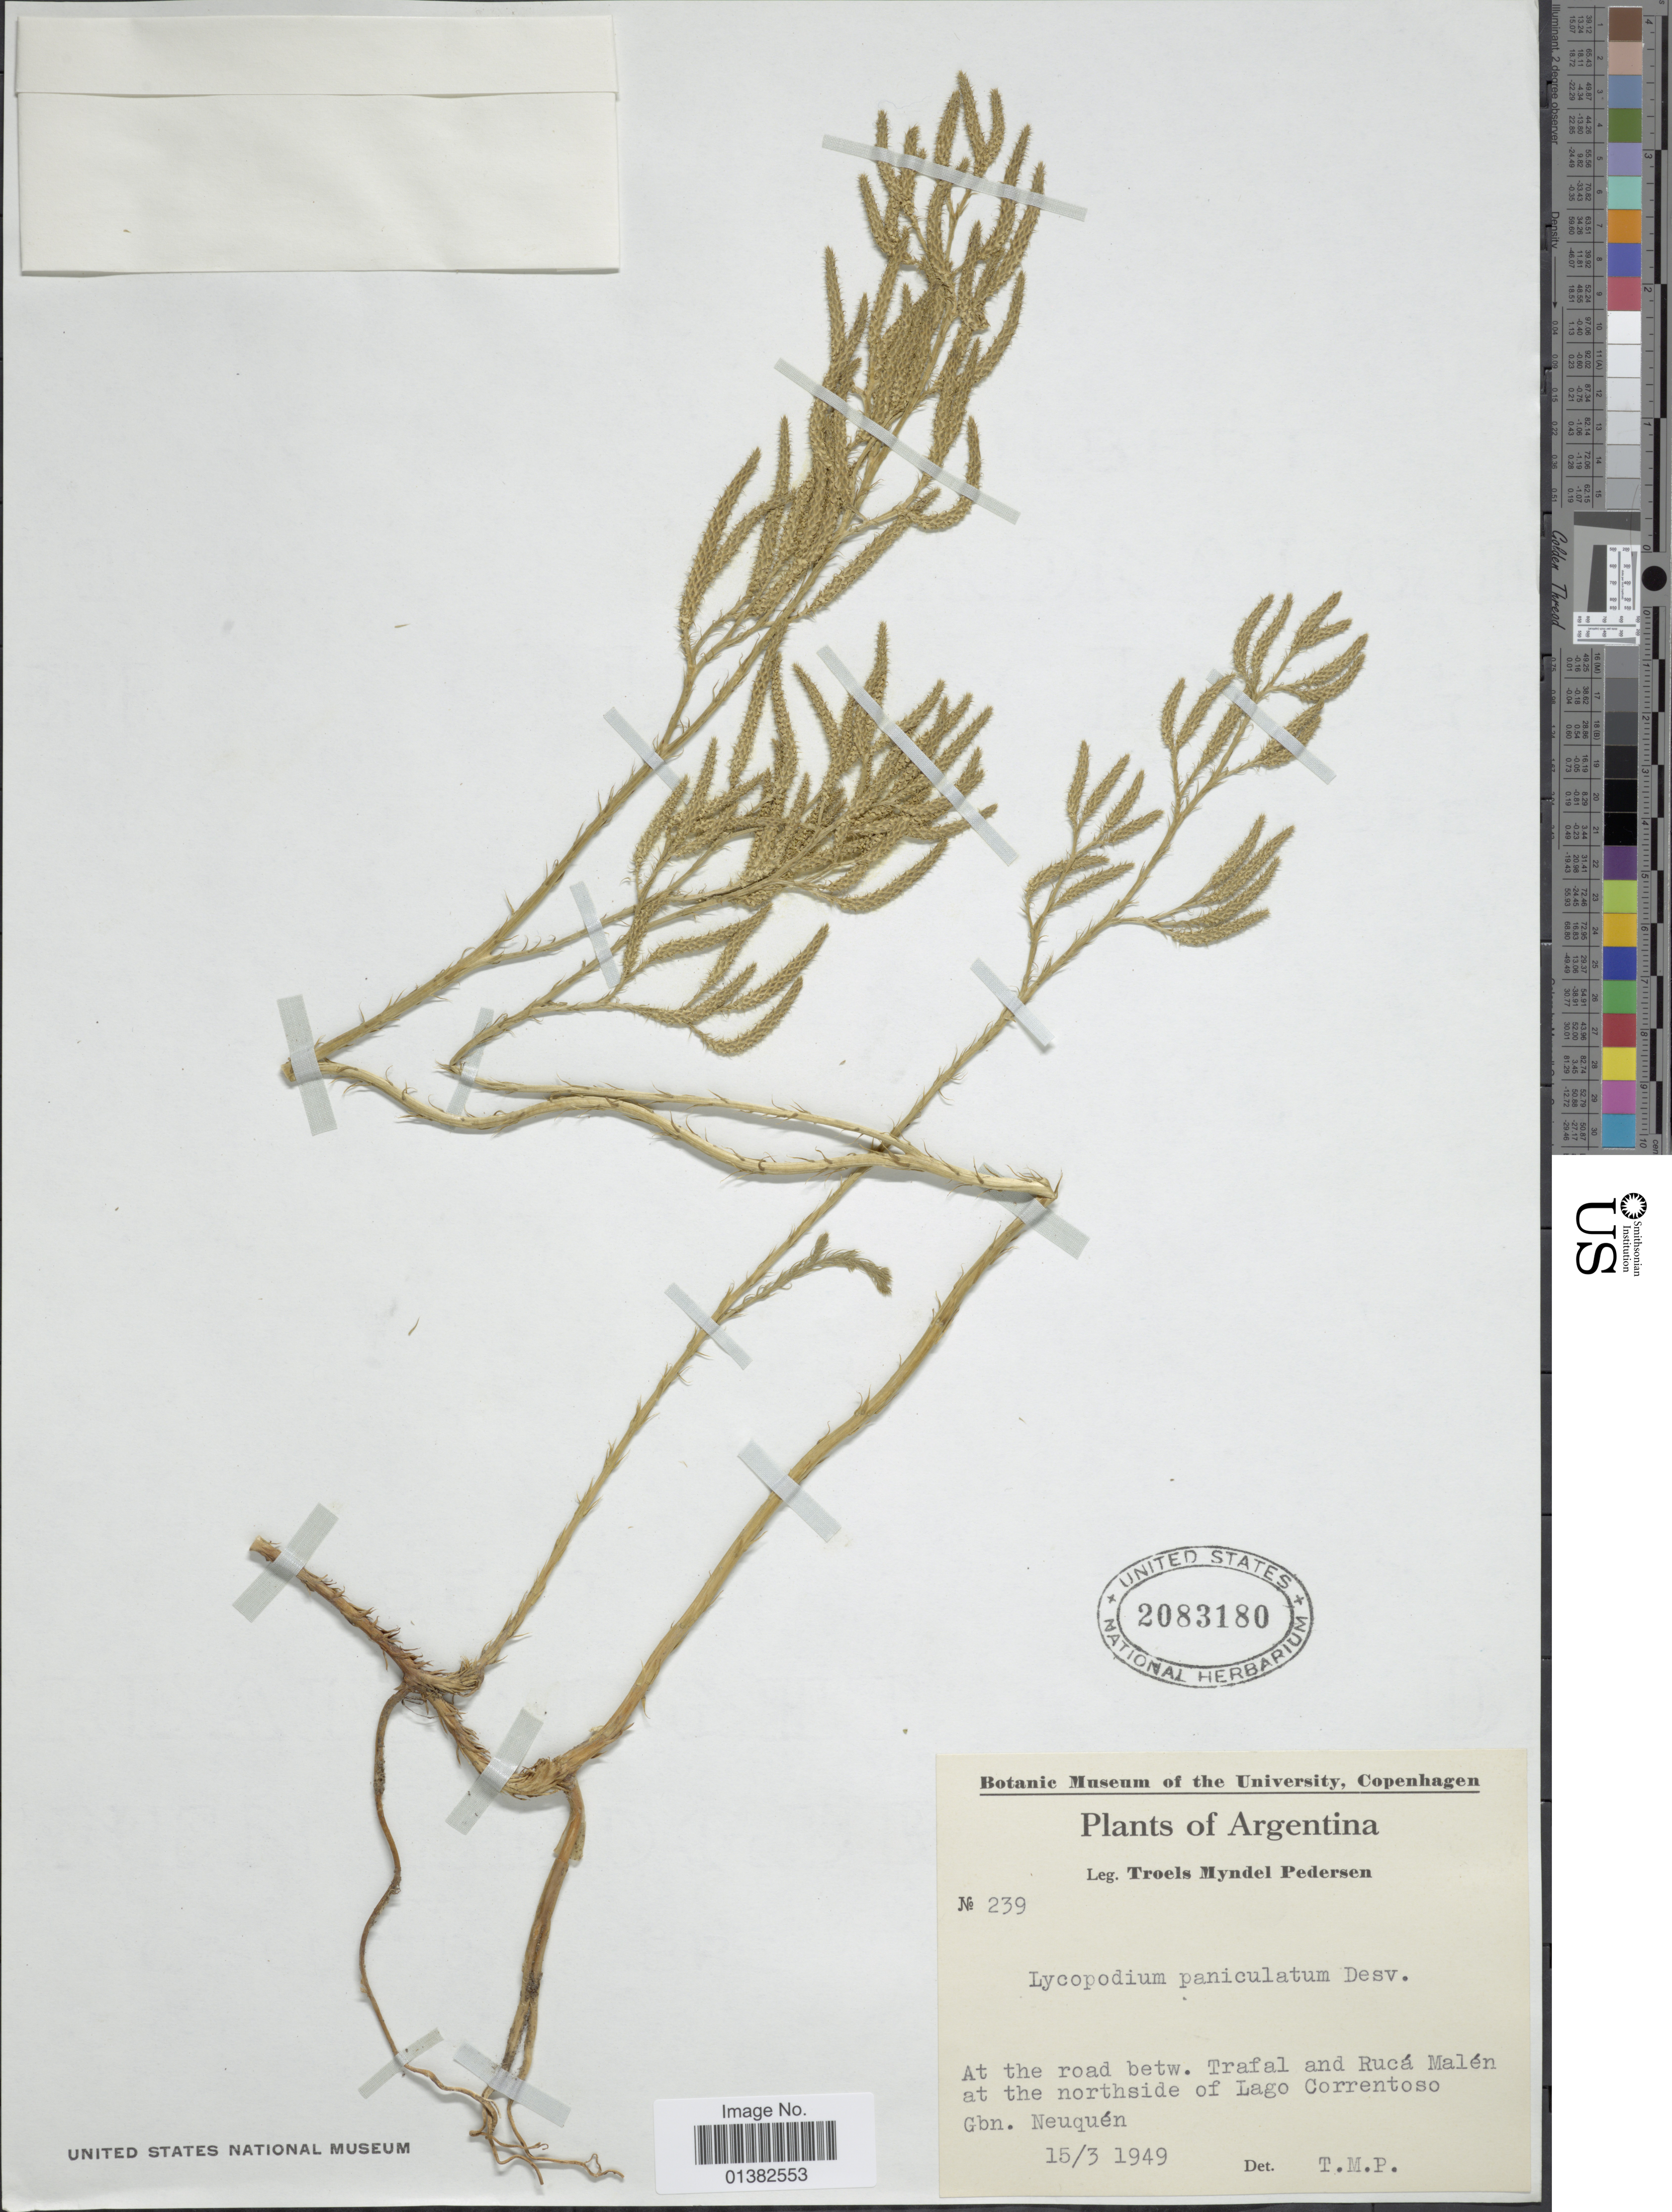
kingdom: Plantae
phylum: Tracheophyta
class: Lycopodiopsida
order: Lycopodiales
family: Lycopodiaceae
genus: Austrolycopodium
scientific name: Austrolycopodium paniculatum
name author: (Poir.) Holub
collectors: T. Pederson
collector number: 239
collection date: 1949-03-15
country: Argentina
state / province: Neuquen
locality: At the road betw. Trafal and Rucá Malén at the northside of Lago Correntoso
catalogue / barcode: US 2083180